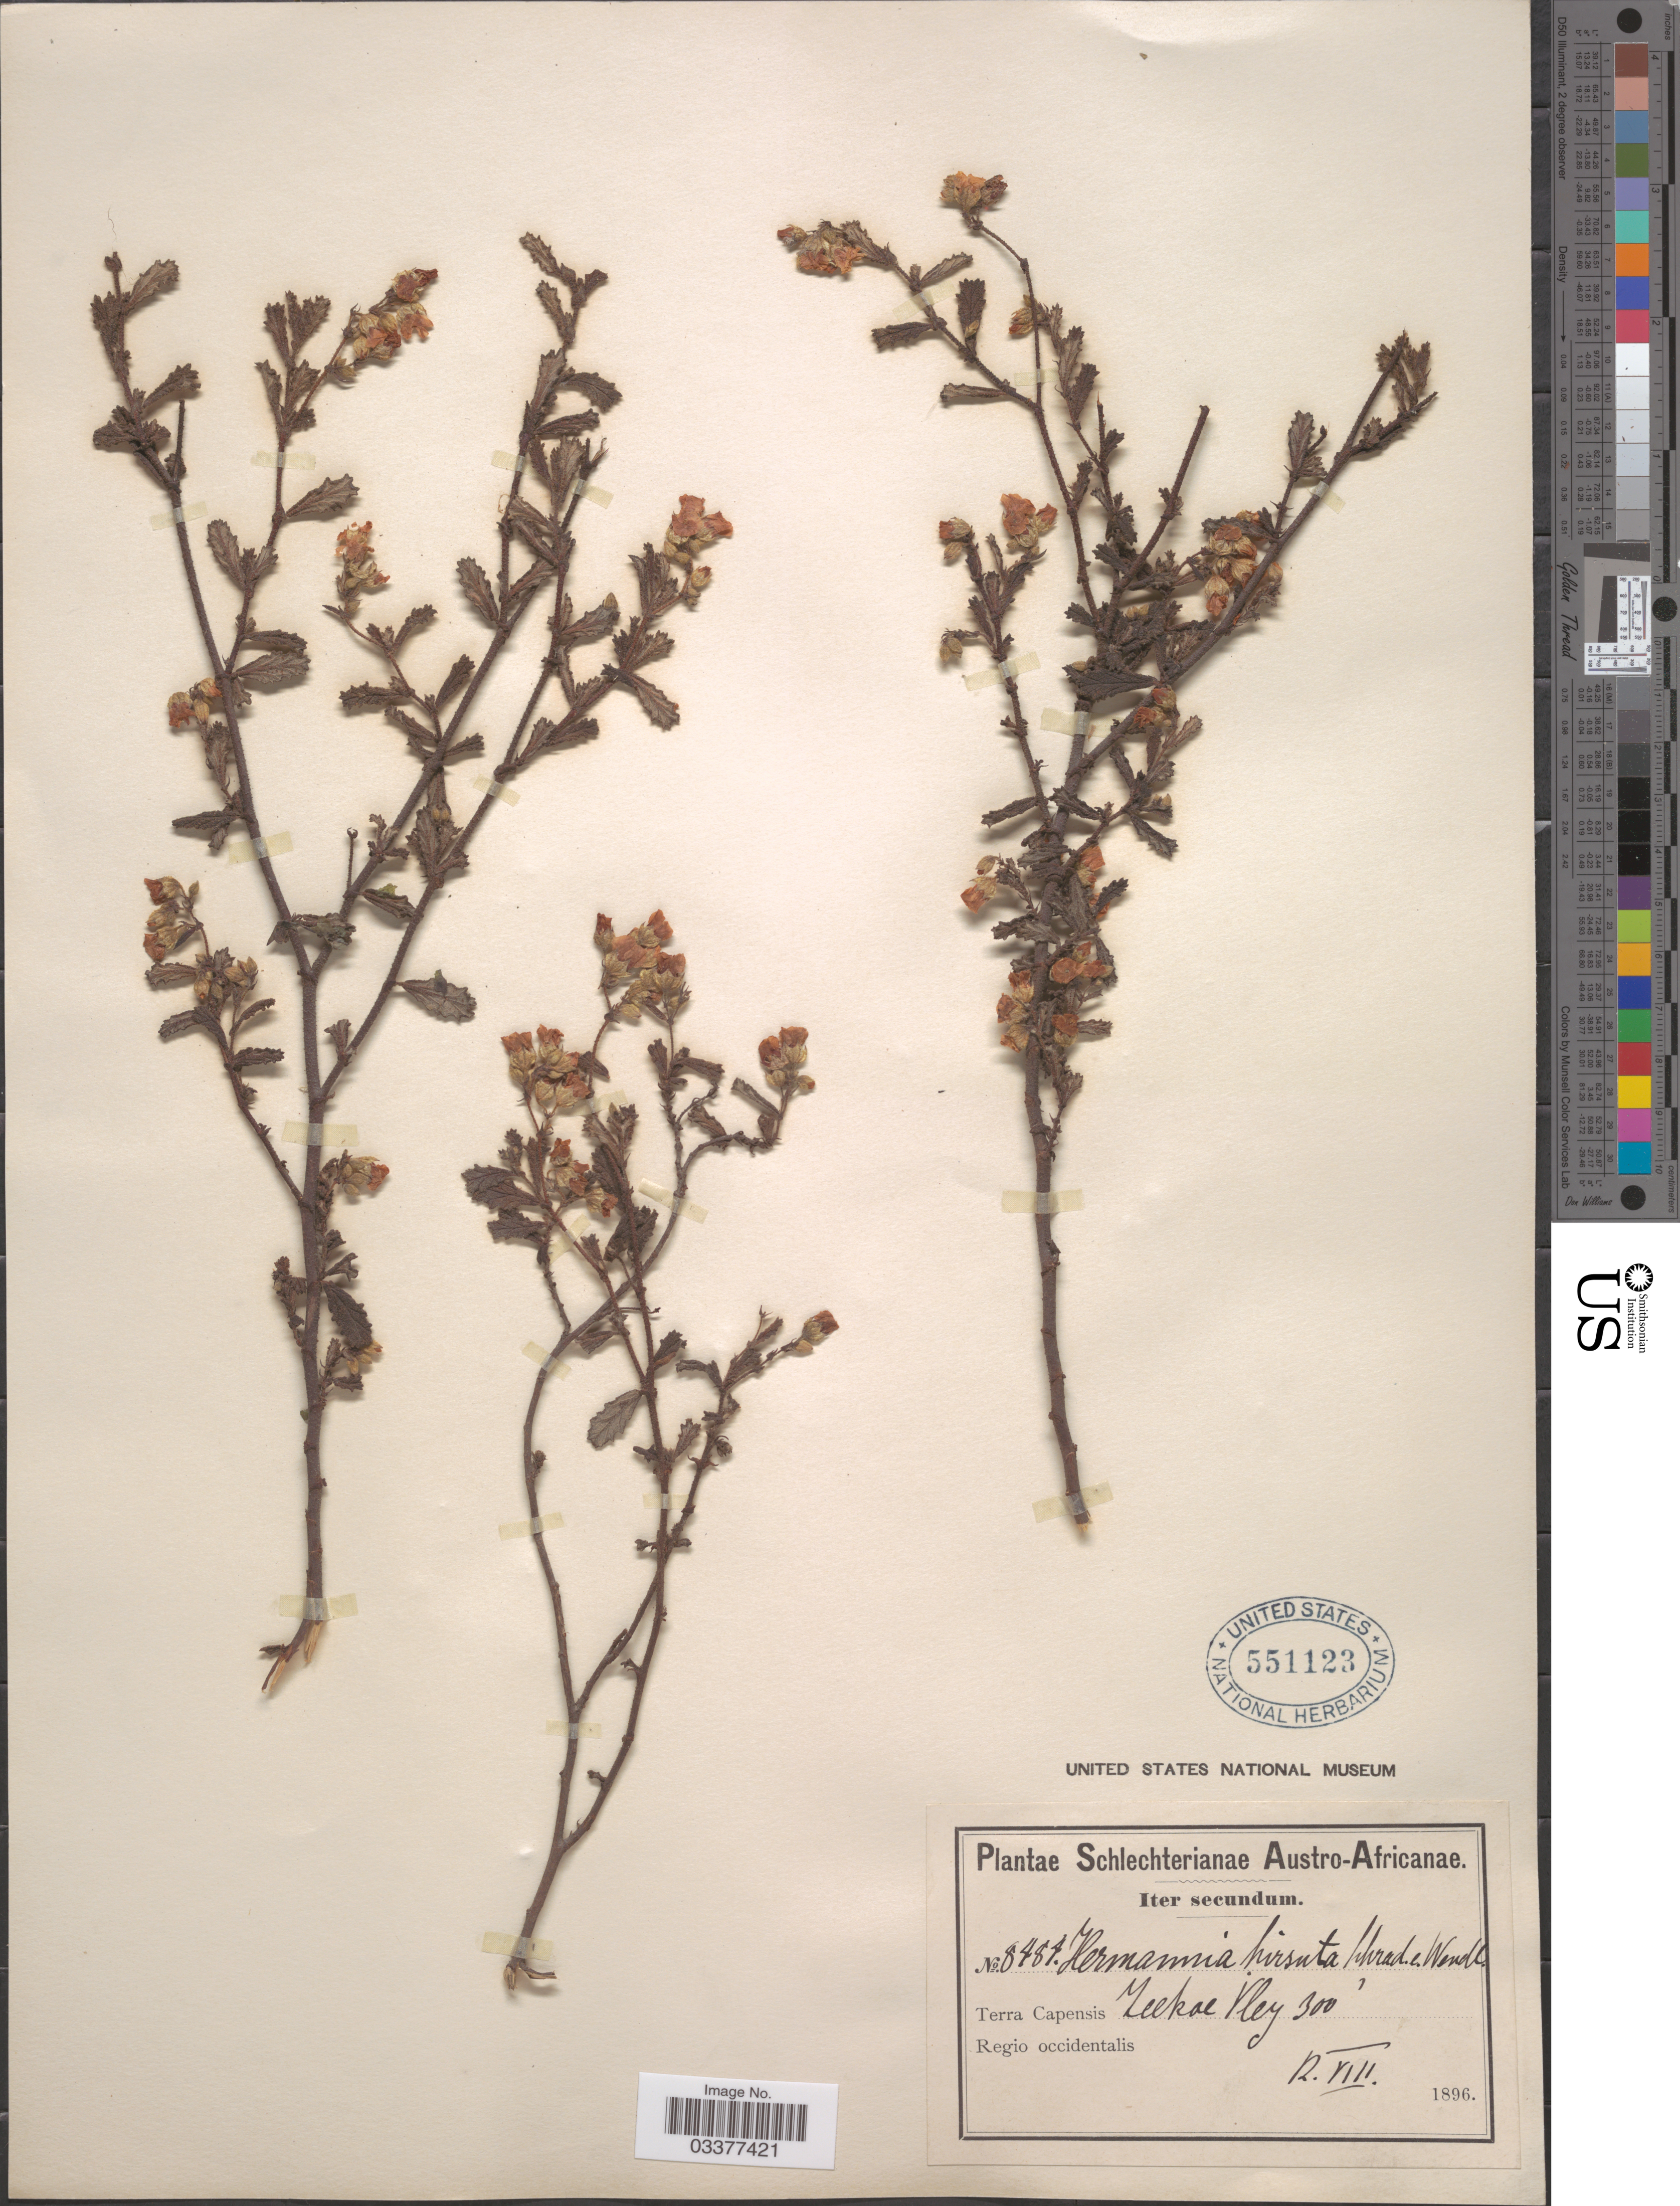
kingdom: Plantae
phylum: Tracheophyta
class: Magnoliopsida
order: Malvales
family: Malvaceae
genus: Hermannia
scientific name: Hermannia aspera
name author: J.C. Wendl.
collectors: Schlechter, --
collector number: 8484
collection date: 1896-08-12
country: South Africa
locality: Austro-Africanae. Terra Capensis. Zeekoe Vley. Regio occidentalis.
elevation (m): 91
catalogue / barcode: US 551123